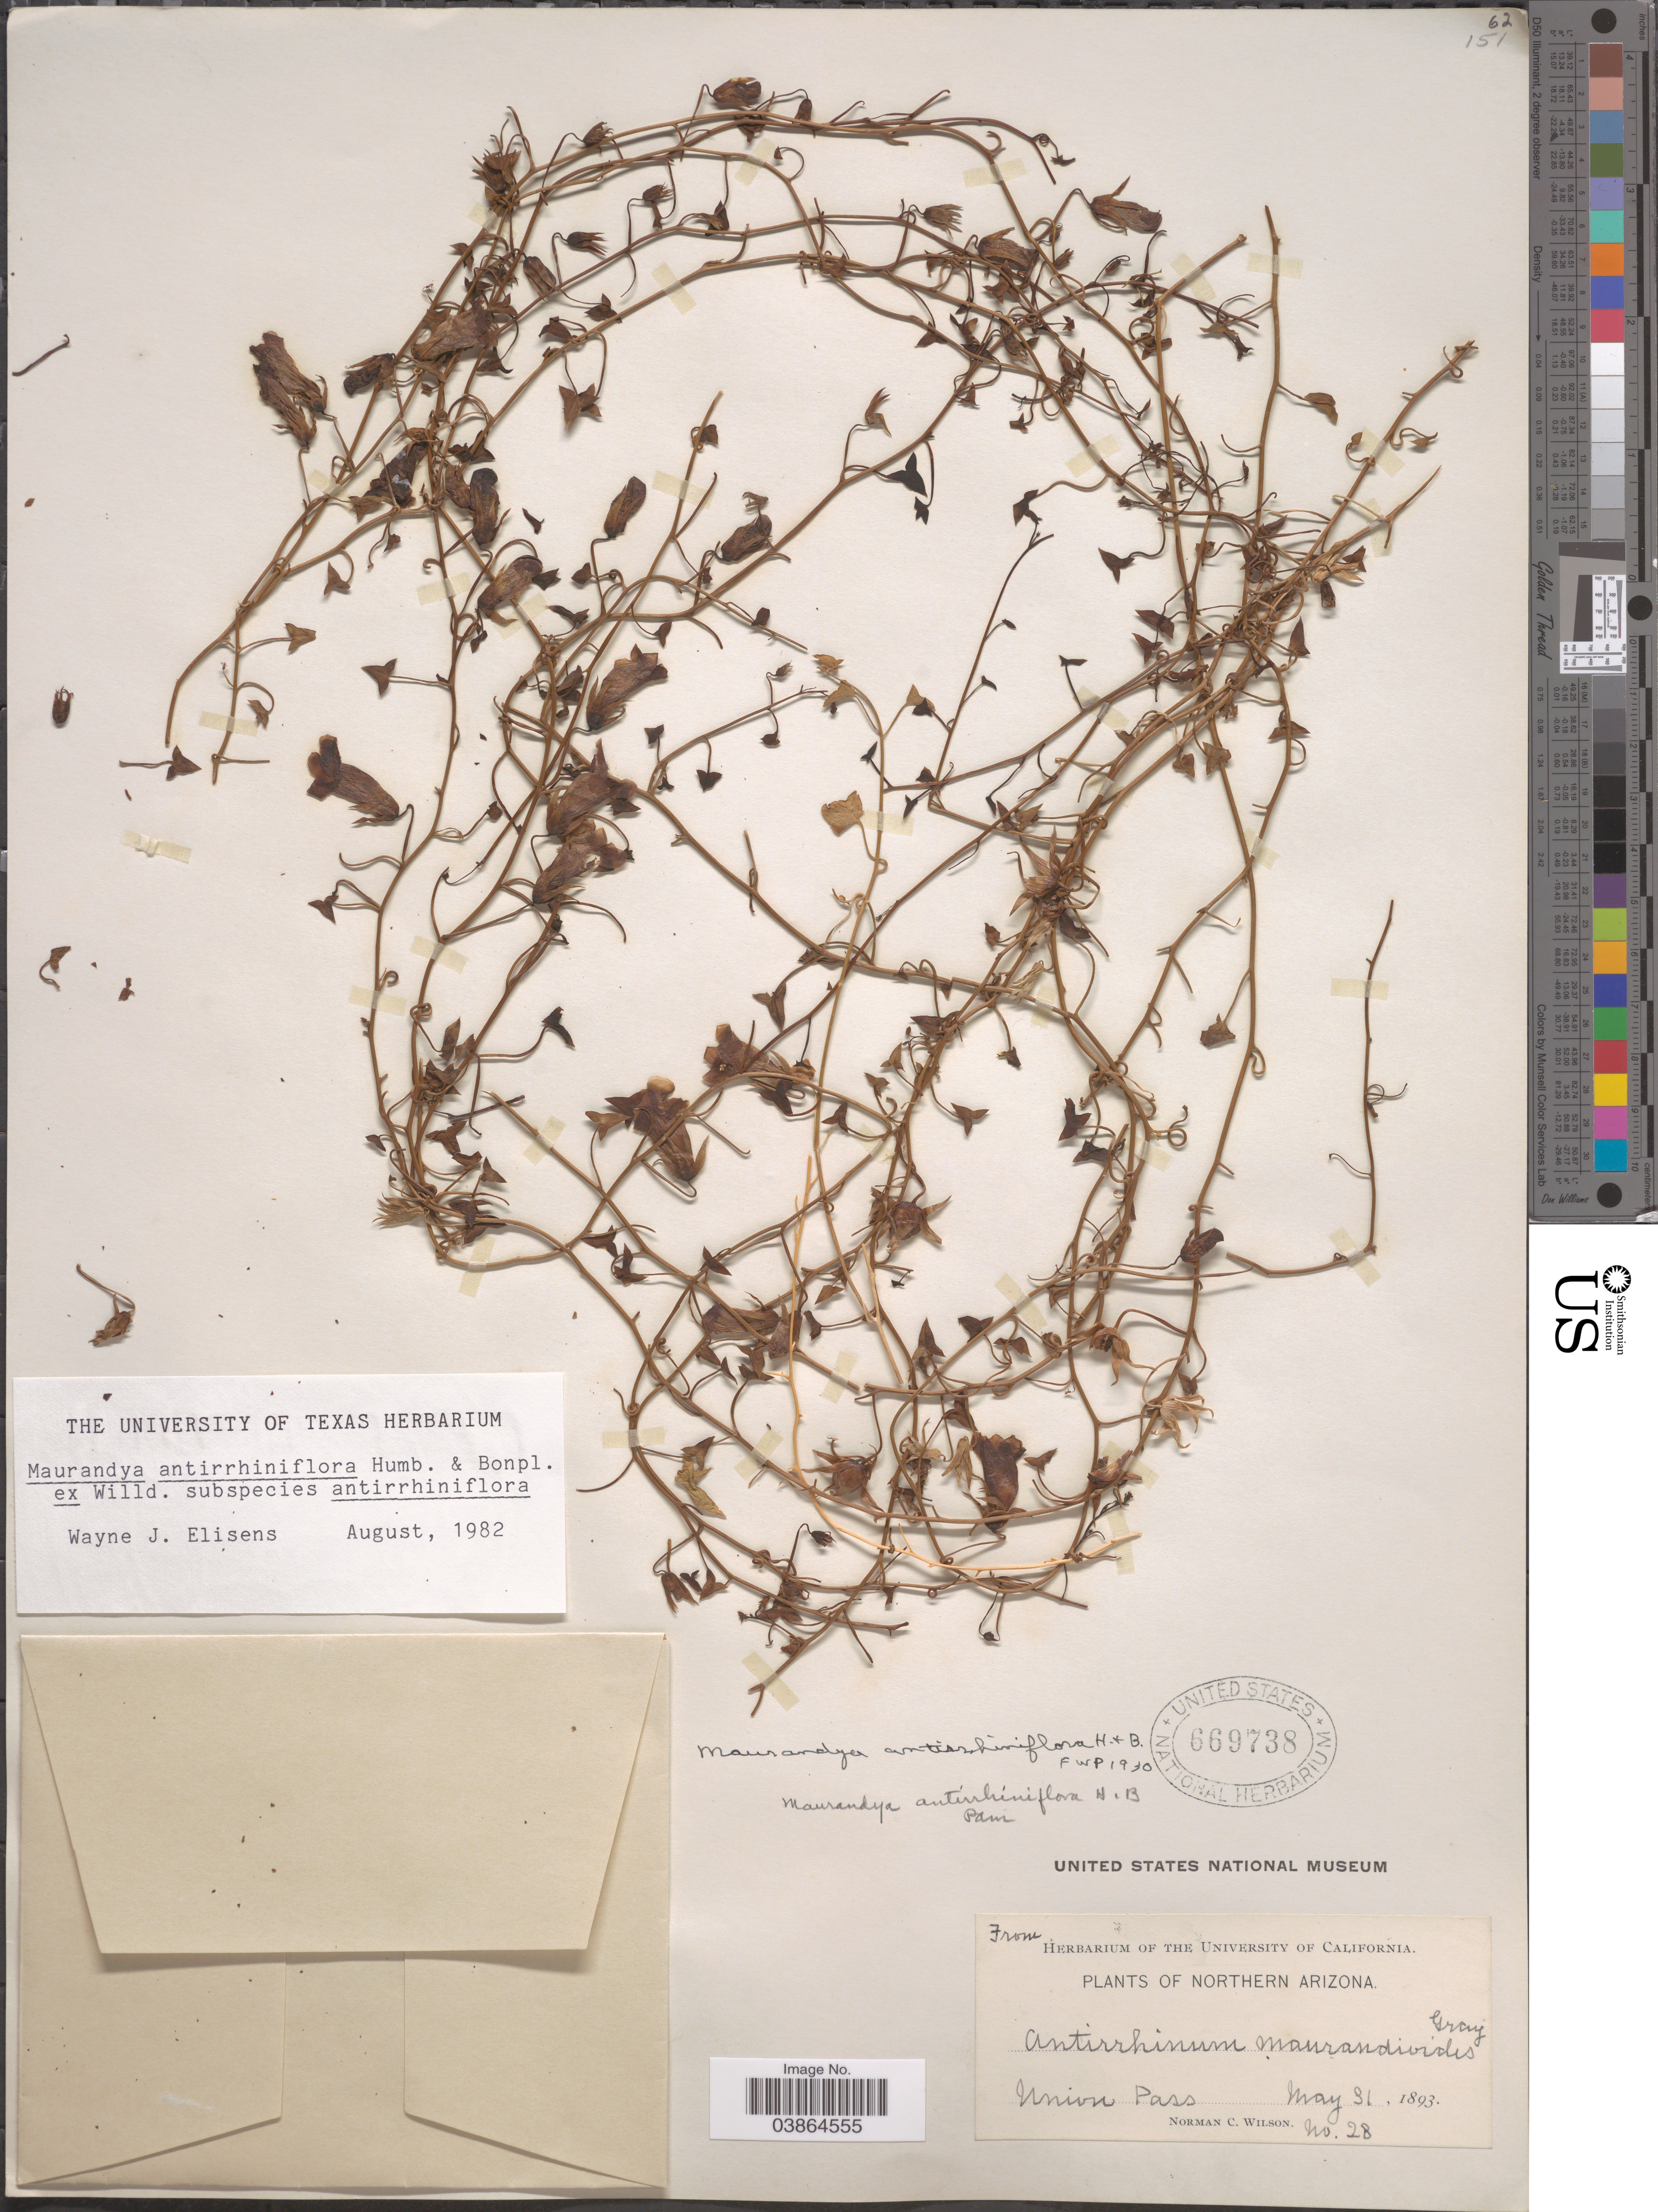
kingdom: Plantae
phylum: Tracheophyta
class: Magnoliopsida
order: Lamiales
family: Plantaginaceae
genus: Maurandya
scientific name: Maurandya antirrhiniflora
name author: Humb. & Bonpl. ex Willd.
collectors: N. C. Wilson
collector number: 28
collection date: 1893-05-31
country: United States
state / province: Arizona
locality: Northern Arizona. Union Pass.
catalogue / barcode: US 669738